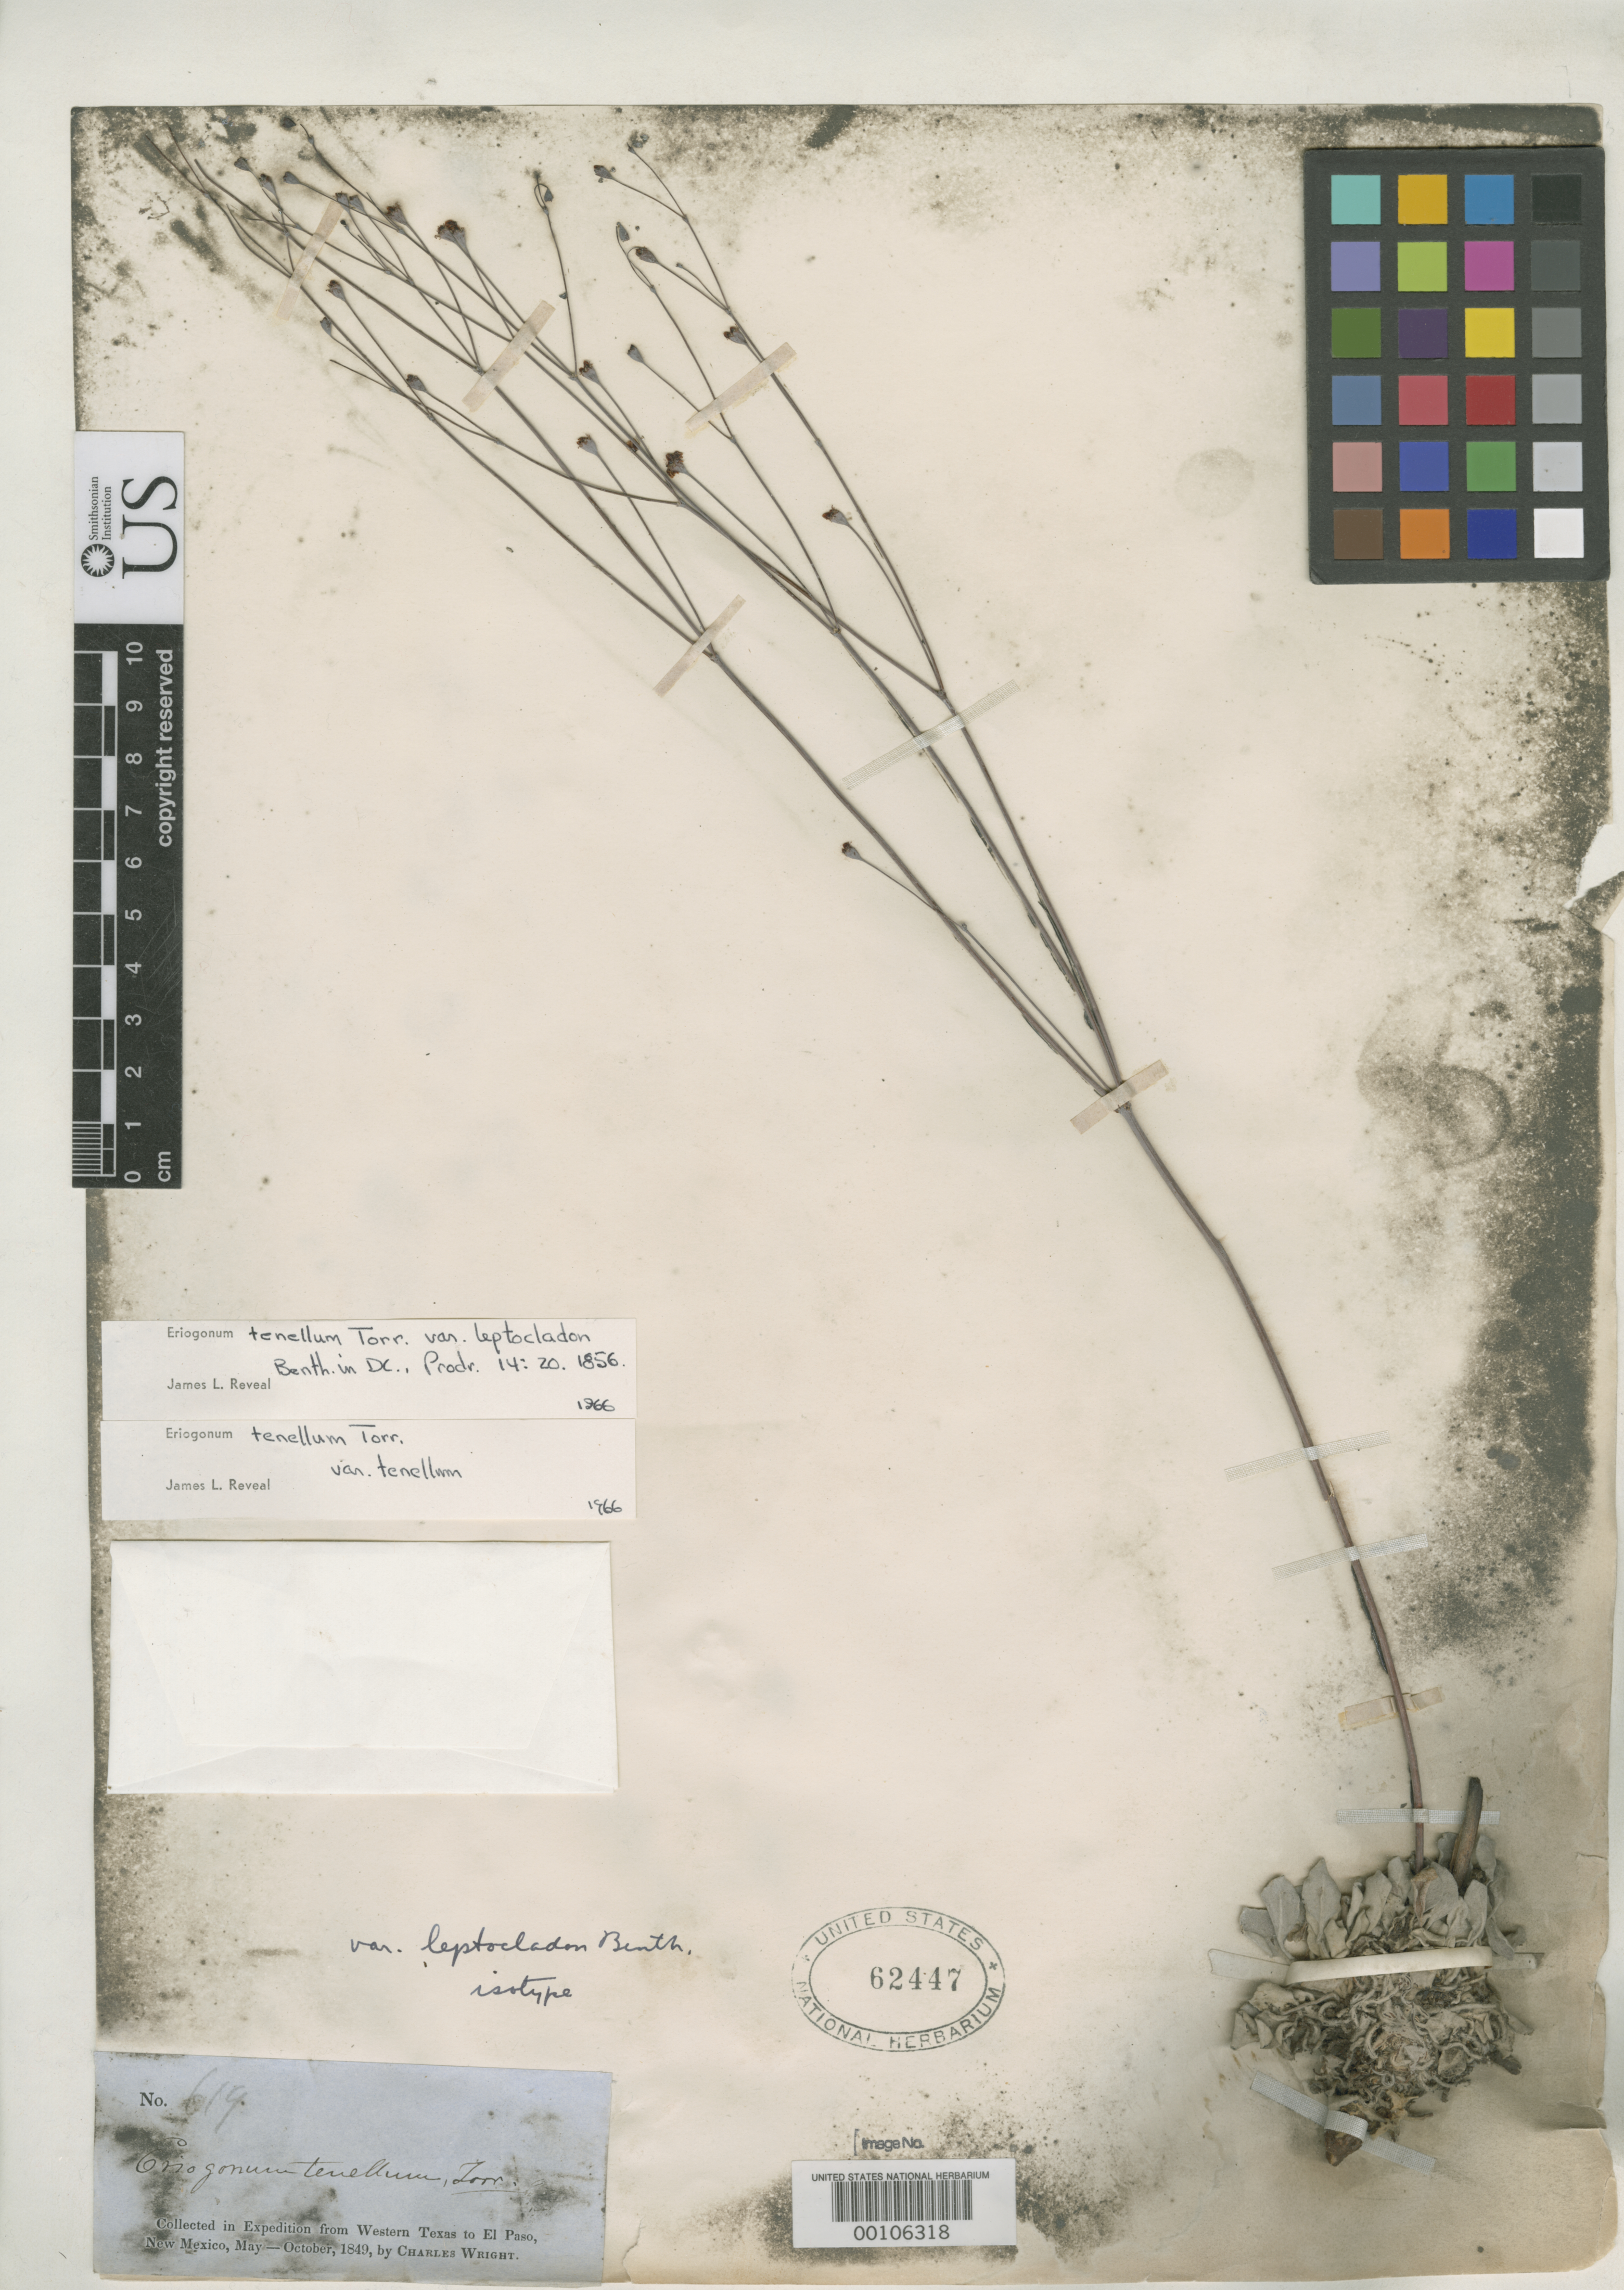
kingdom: Plantae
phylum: Tracheophyta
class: Magnoliopsida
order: Caryophyllales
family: Polygonaceae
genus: Eriogonum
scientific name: Eriogonum tenellum var. leptocaladon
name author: Benth. in DC.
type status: Isotype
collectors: C. Wright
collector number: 619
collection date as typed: May 1849 to -- Oct 1849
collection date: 1849-05/1849-10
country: United States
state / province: Texas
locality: Western Texas.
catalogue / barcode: US 62447